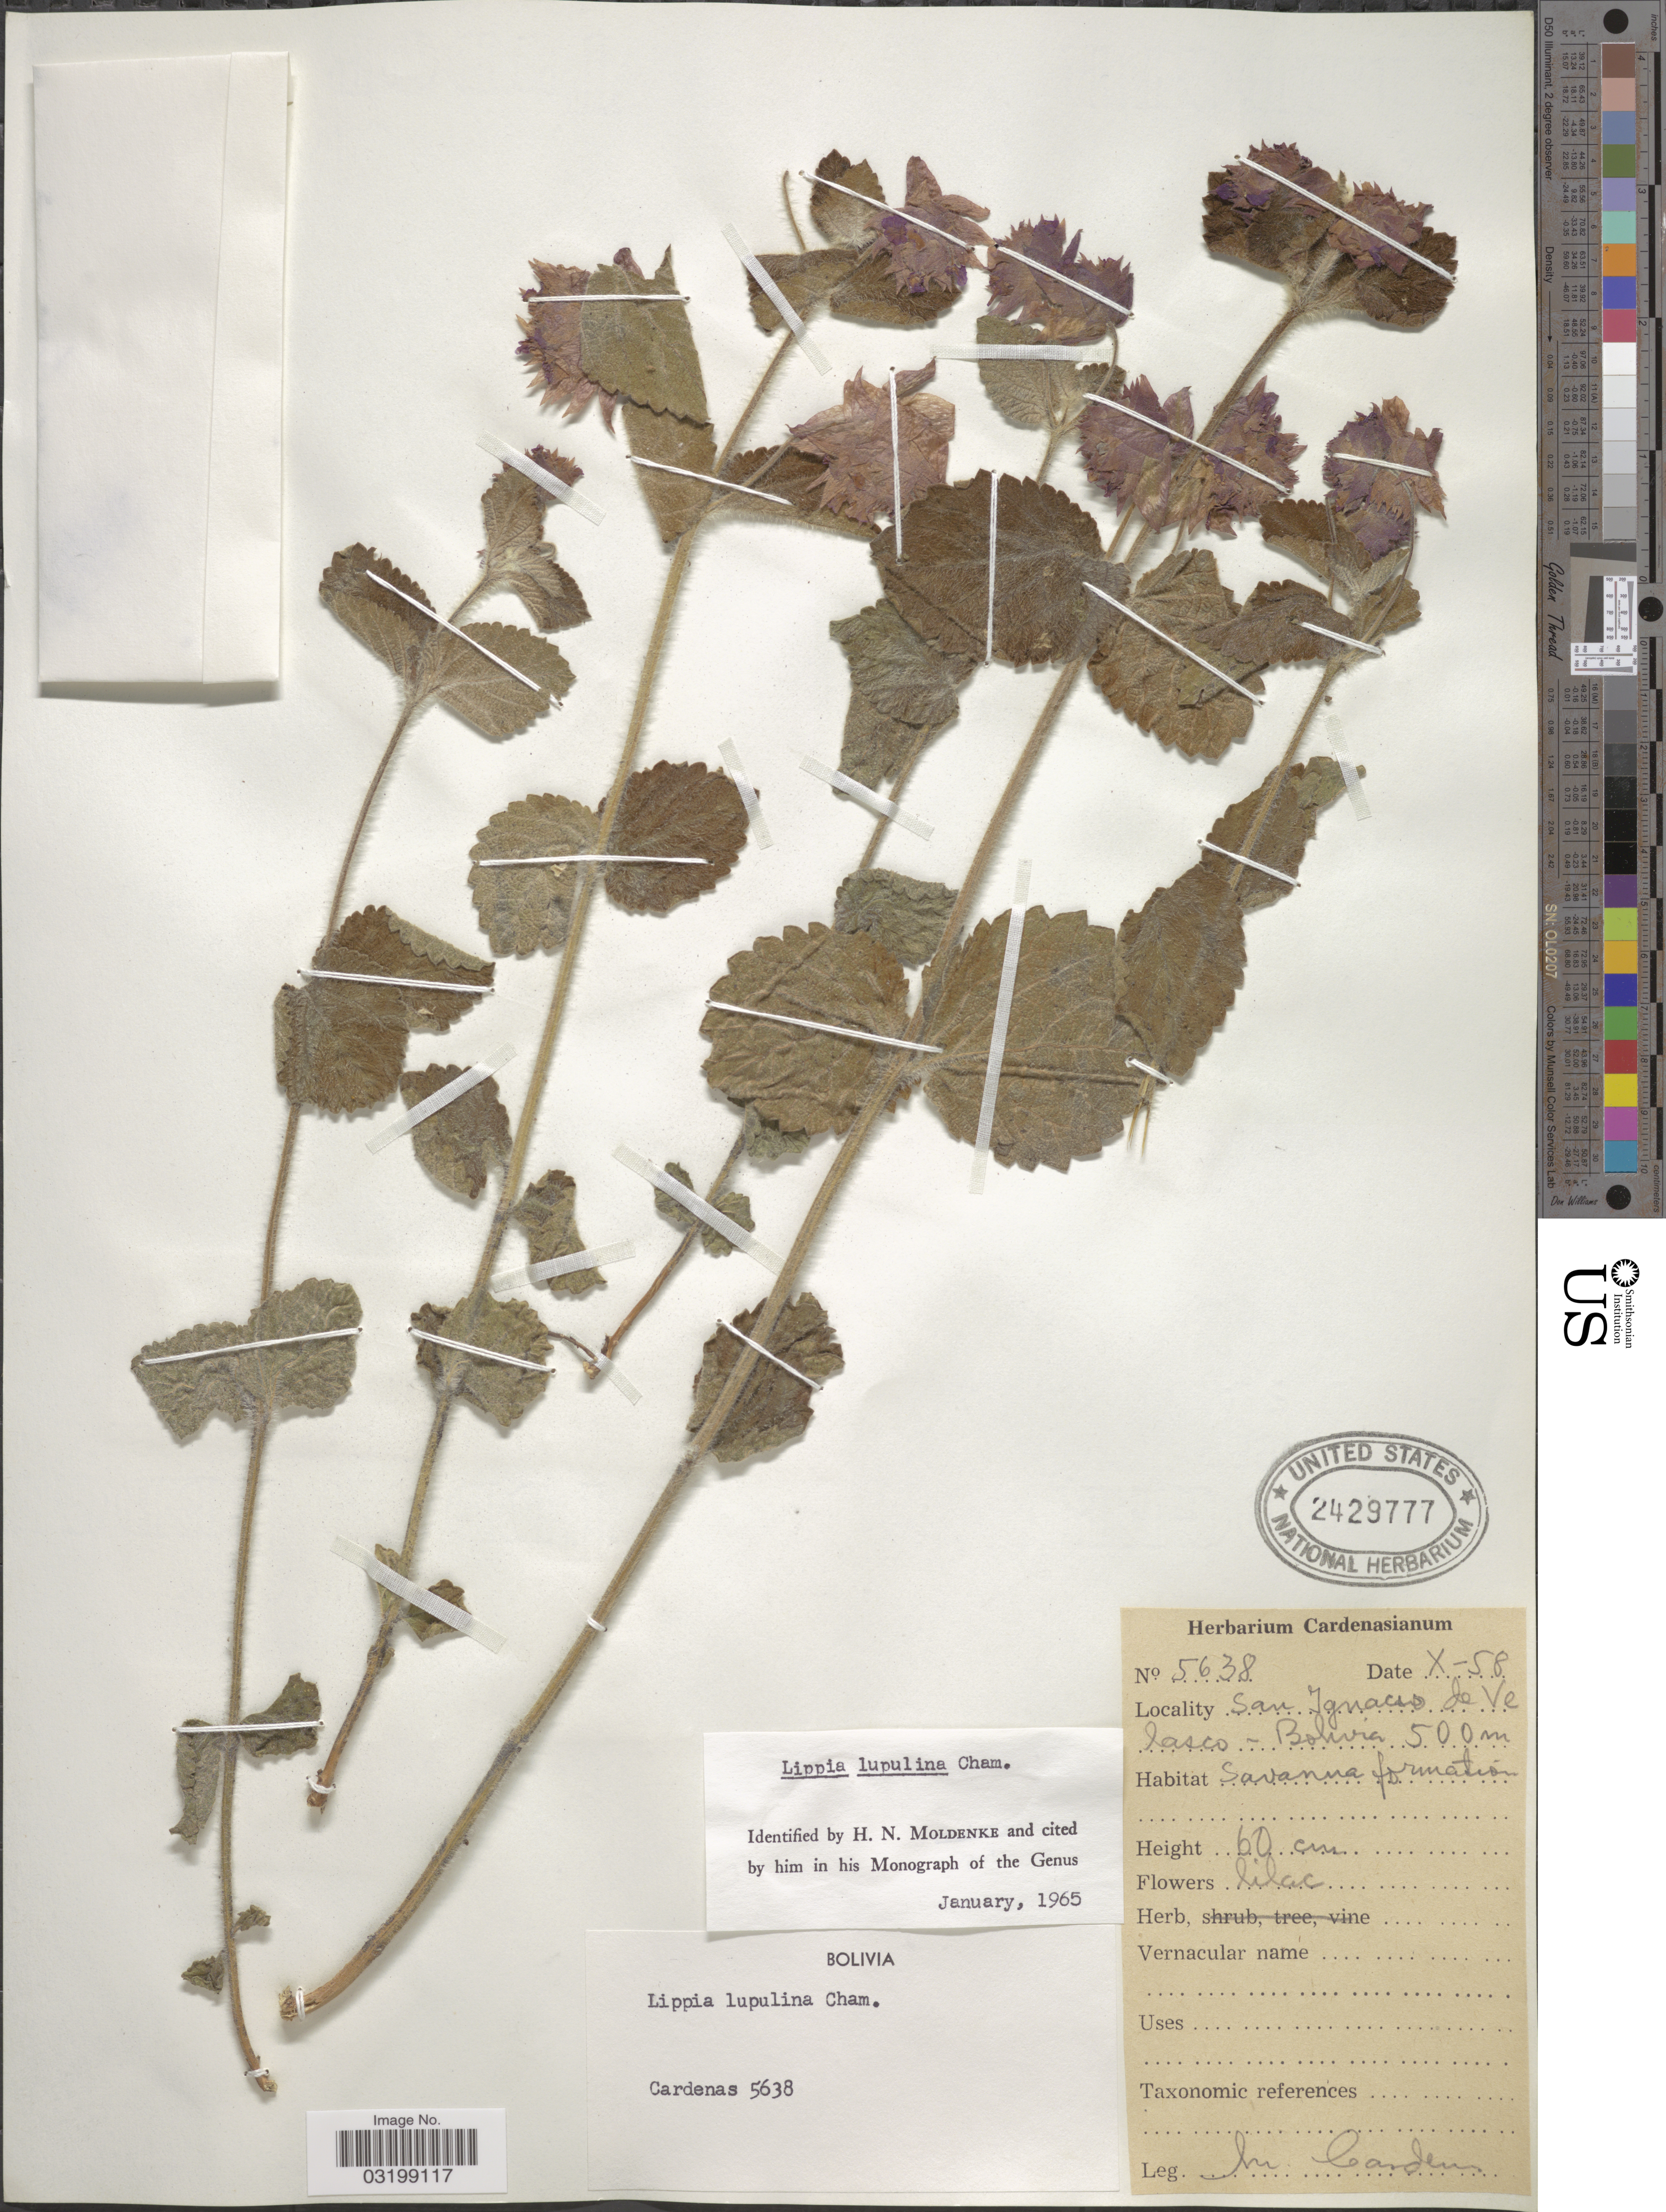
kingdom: Plantae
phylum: Tracheophyta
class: Magnoliopsida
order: Lamiales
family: Verbenaceae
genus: Lippia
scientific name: Lippia lupulina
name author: Cham.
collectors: M. Cárdenas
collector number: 5638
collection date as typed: Transcribed d/m/y: /10/58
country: Bolivia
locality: San Ignacio de Velasco.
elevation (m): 500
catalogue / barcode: US 2429777